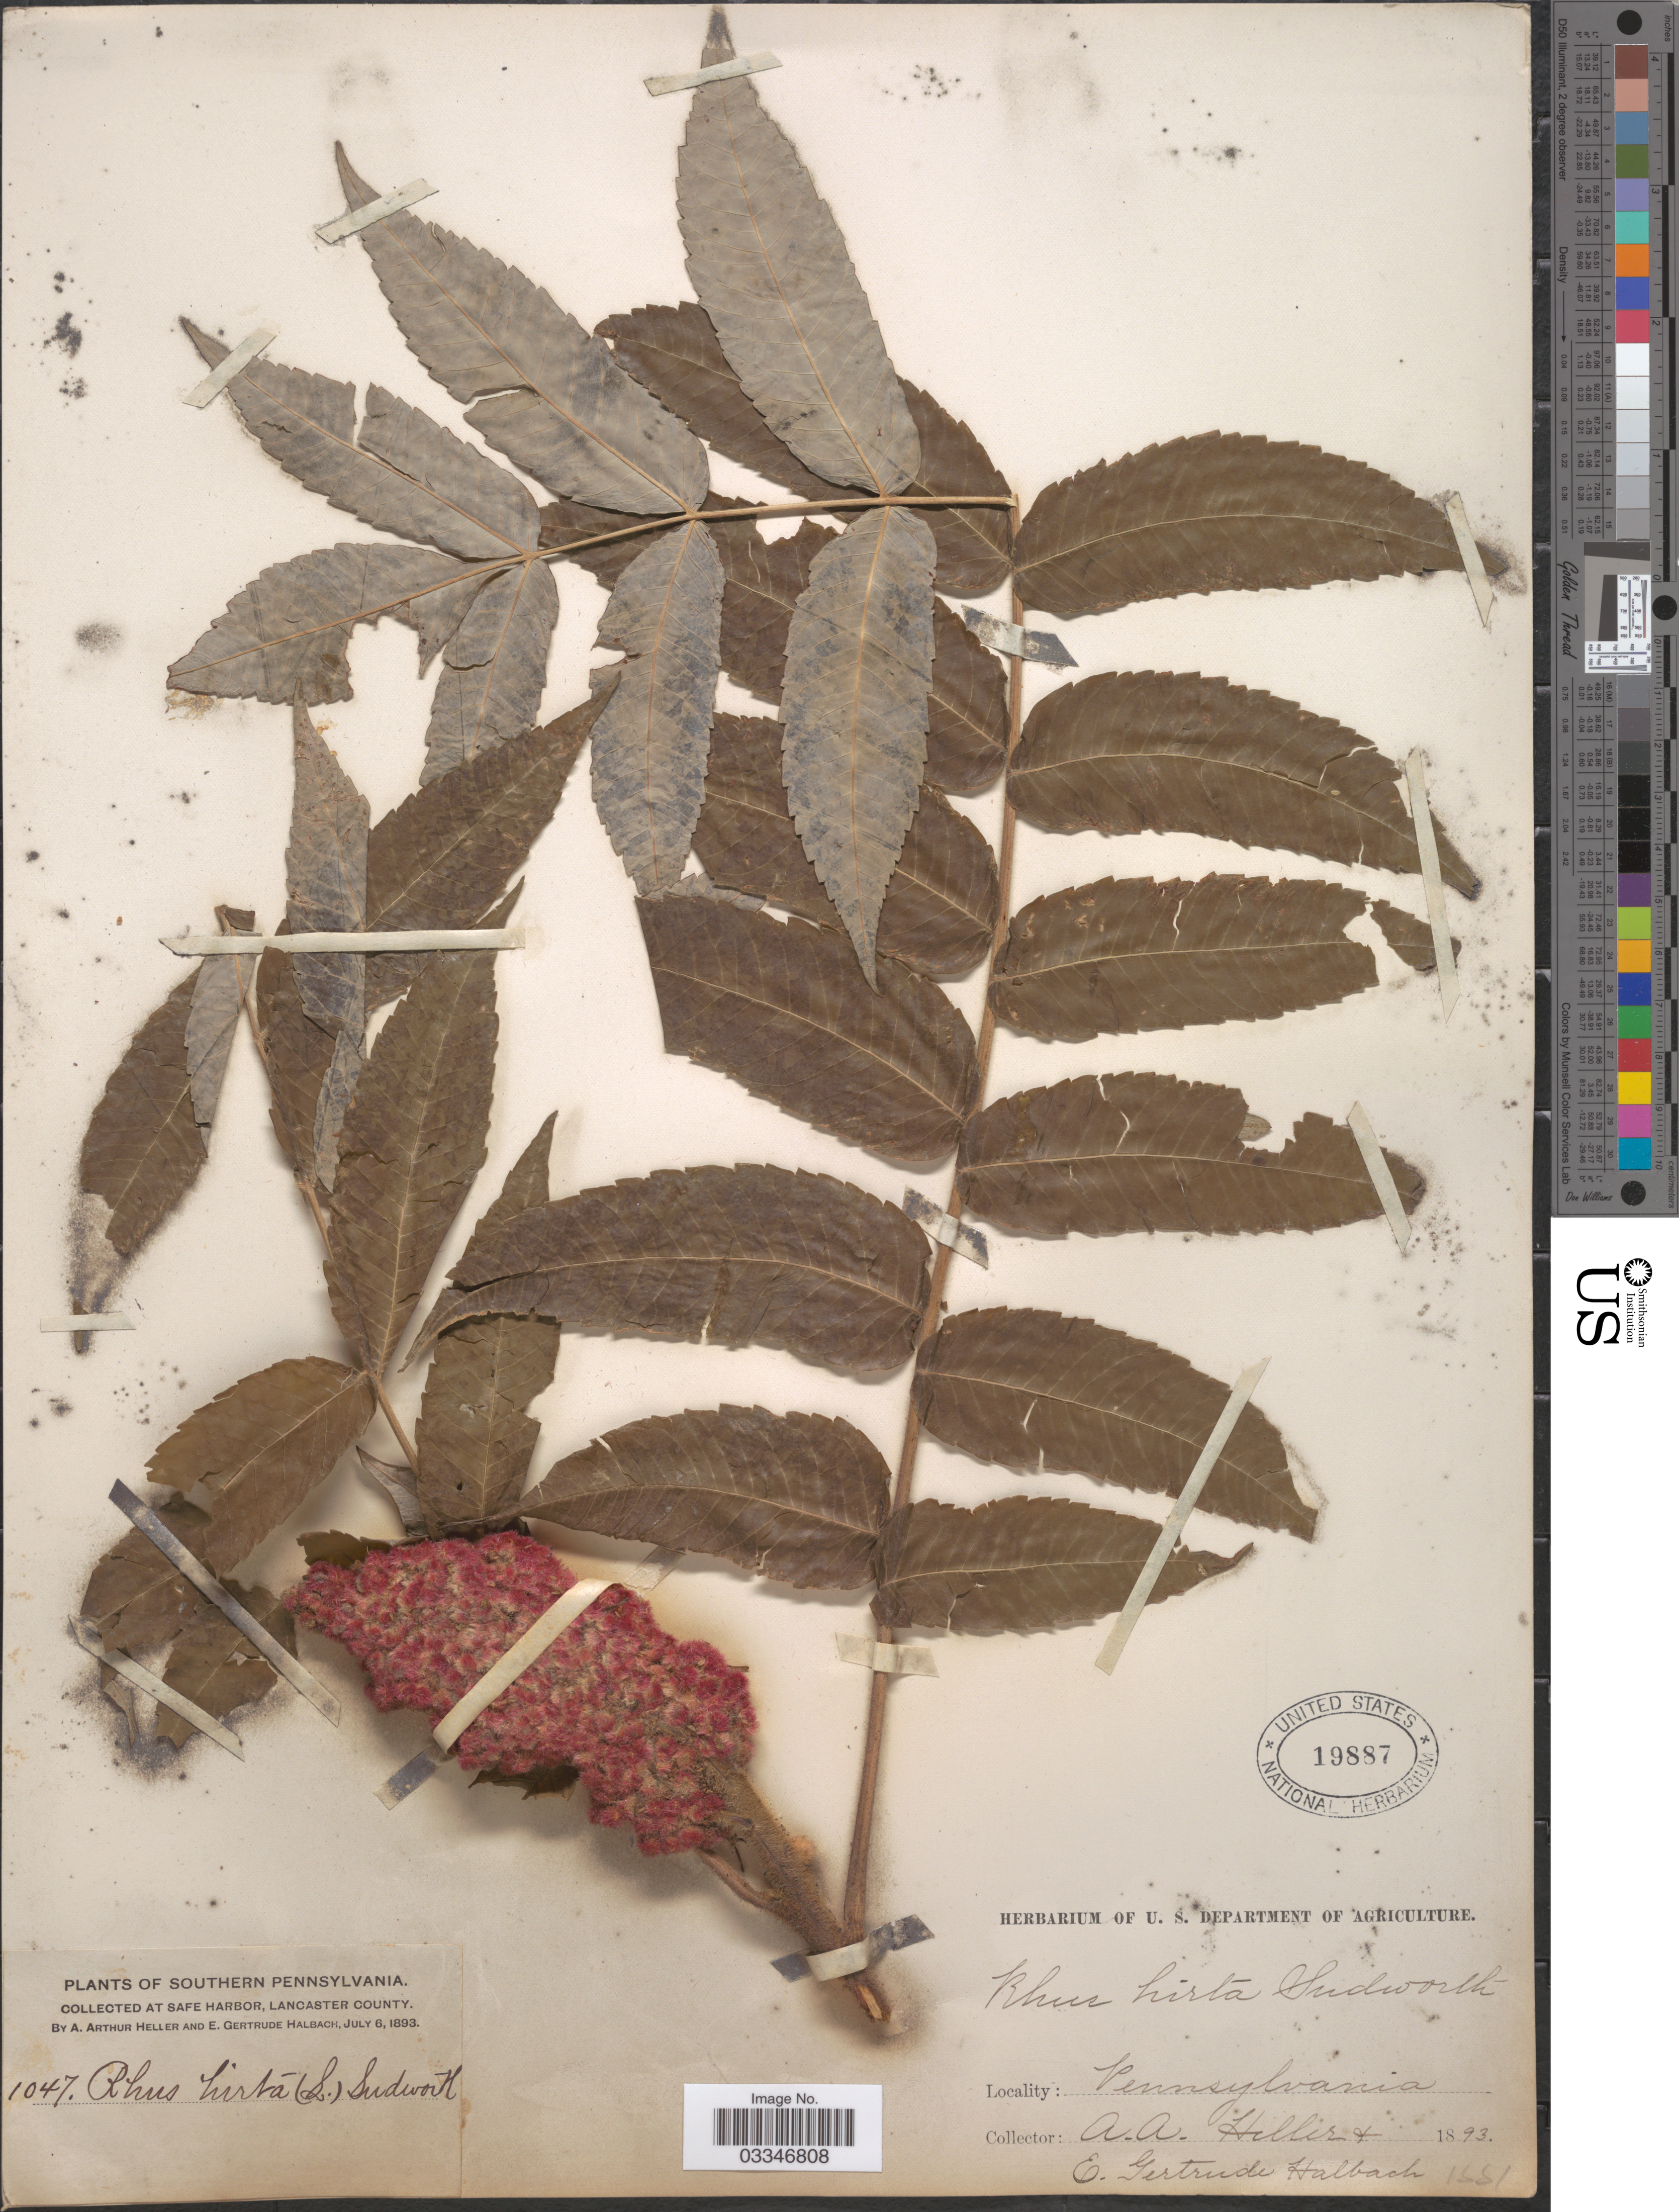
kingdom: Plantae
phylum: Tracheophyta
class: Magnoliopsida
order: Sapindales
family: Anacardiaceae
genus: Rhus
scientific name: Rhus typhina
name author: L.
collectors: A. A. Heller & E. G. Halbach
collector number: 1047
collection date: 1893-07-06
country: United States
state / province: Pennsylvania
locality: Southern Pennsylvania. At Safe Harbor, Lancaster County.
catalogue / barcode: US 19887